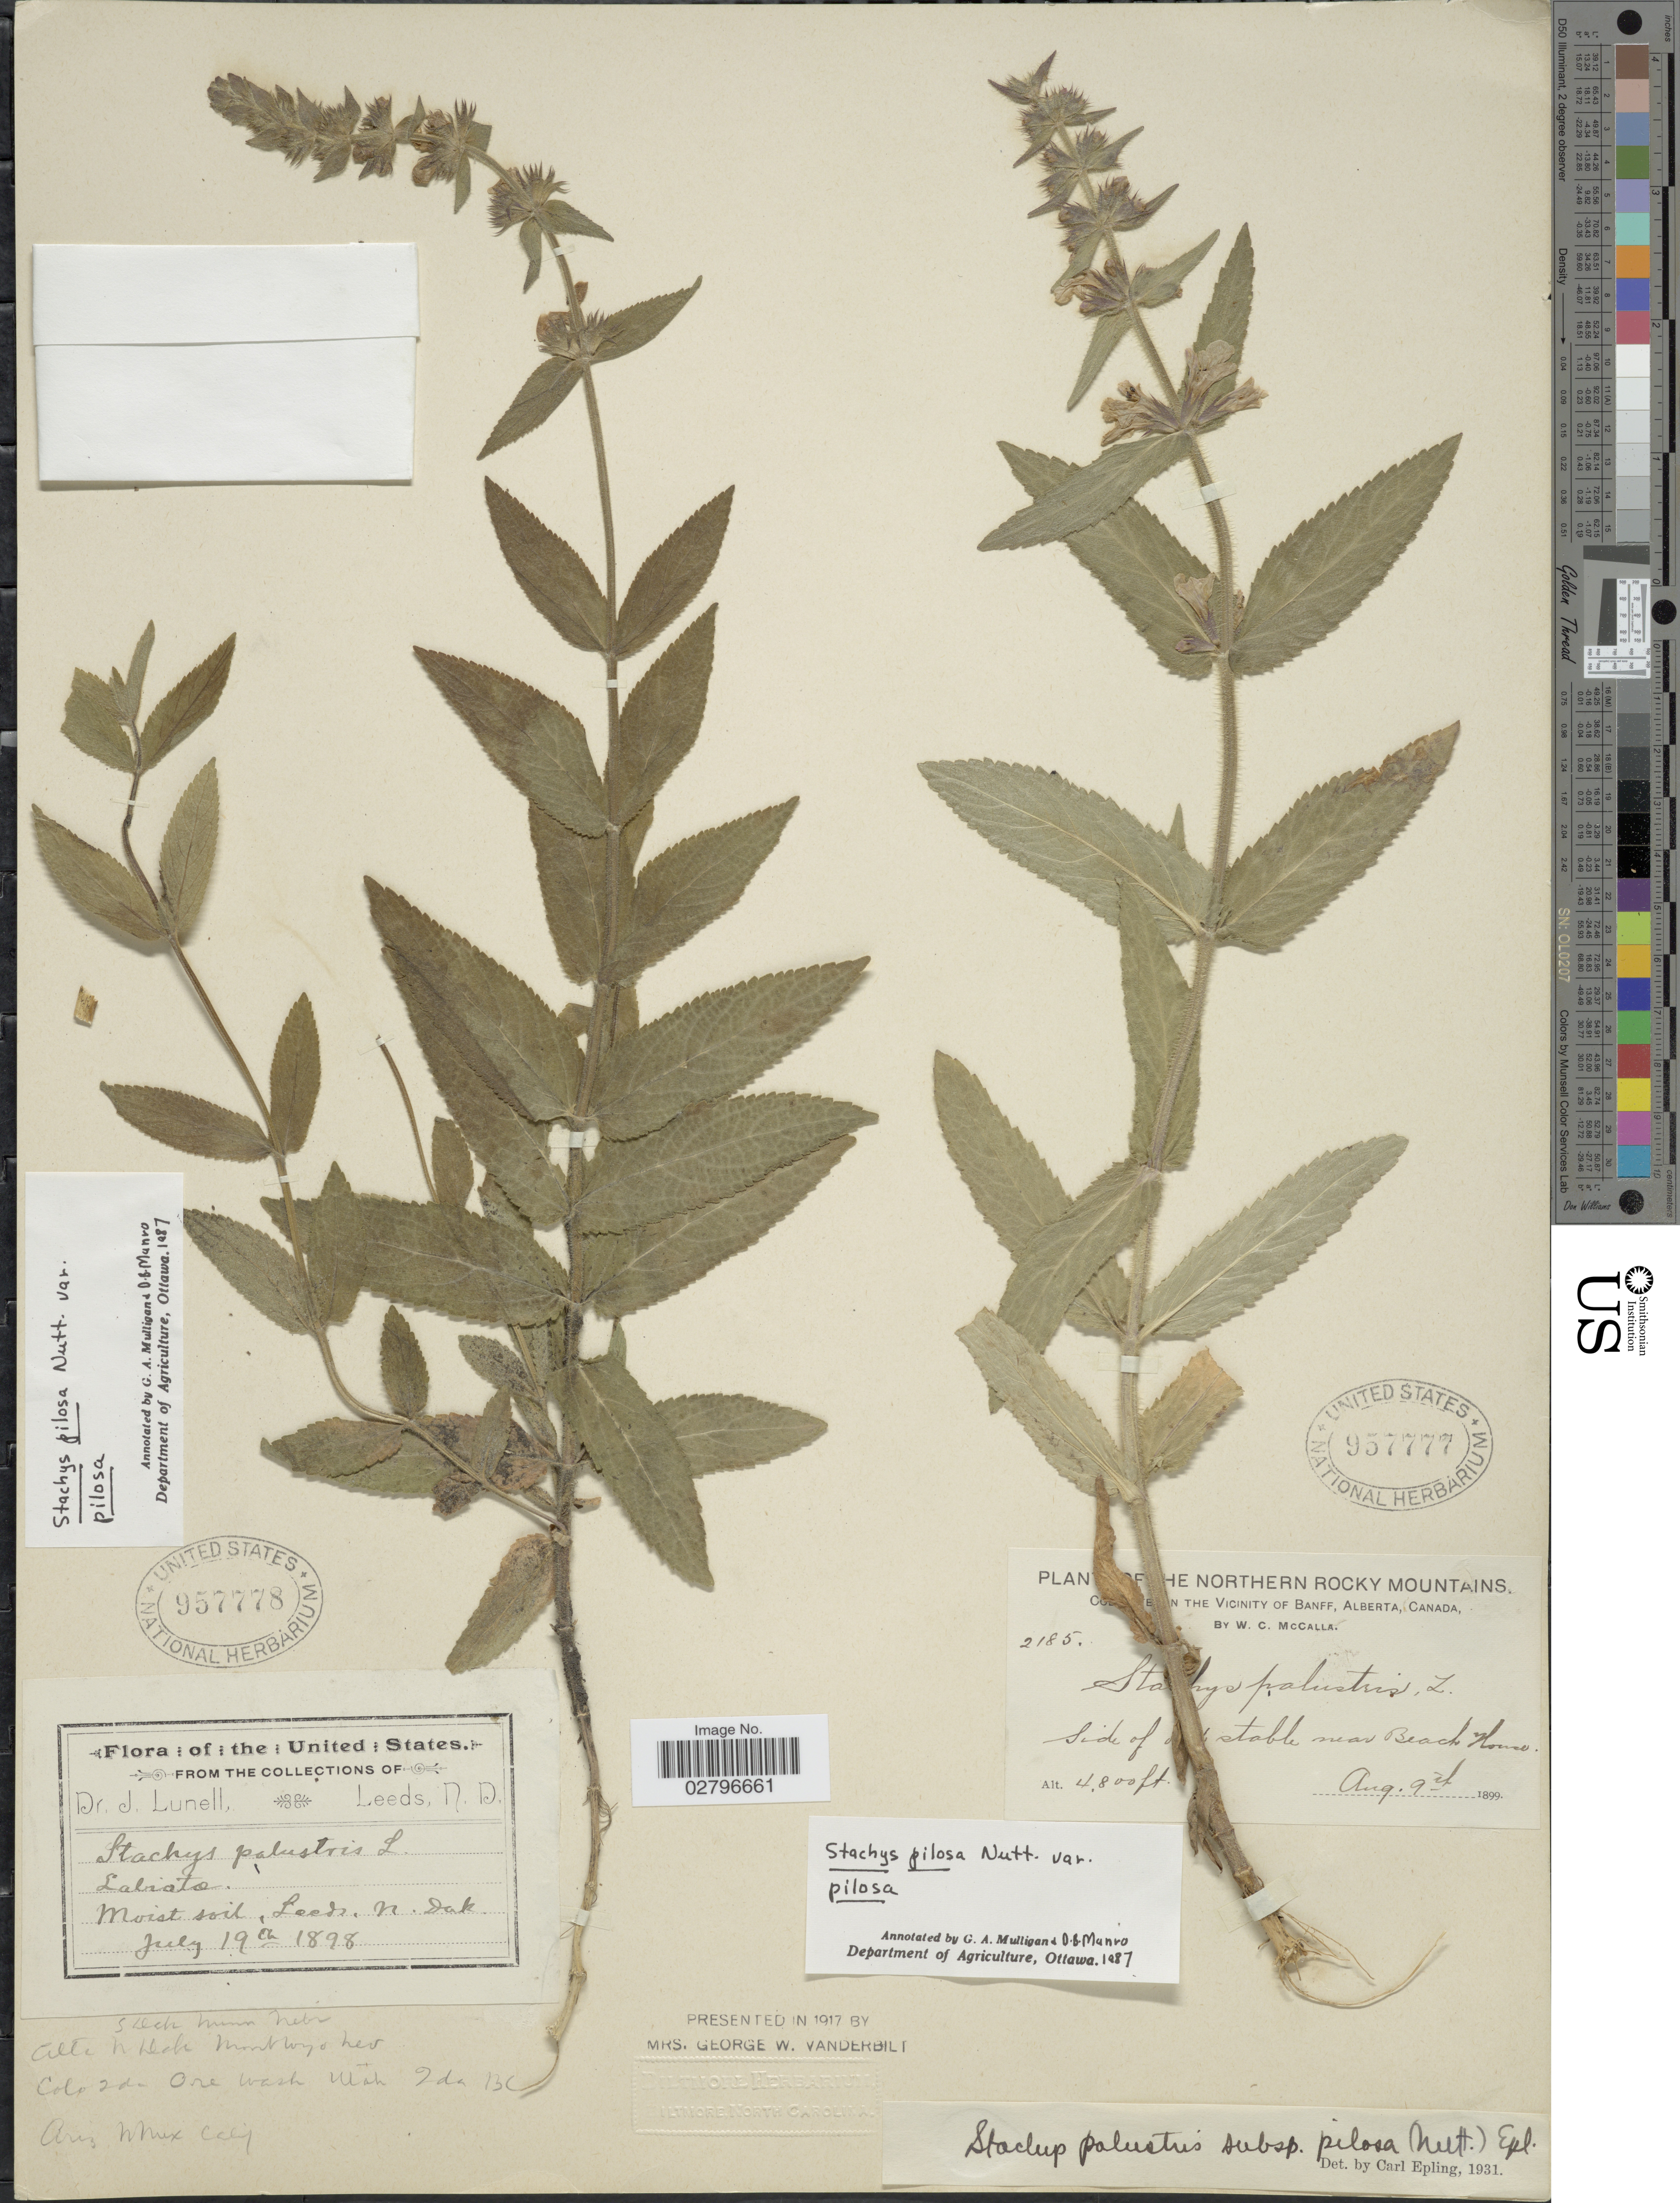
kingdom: Plantae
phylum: Tracheophyta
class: Magnoliopsida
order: Lamiales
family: Lamiaceae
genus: Stachys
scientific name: Stachys pilosa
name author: Nutt.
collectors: W. McCalla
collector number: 2185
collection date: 1899-08-09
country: Canada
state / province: Alberta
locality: Northern Rocky Mountains, in the vicinity of Banff. Side of [illegible text] stable near Beach House.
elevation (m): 1463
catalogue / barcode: US 957777-2